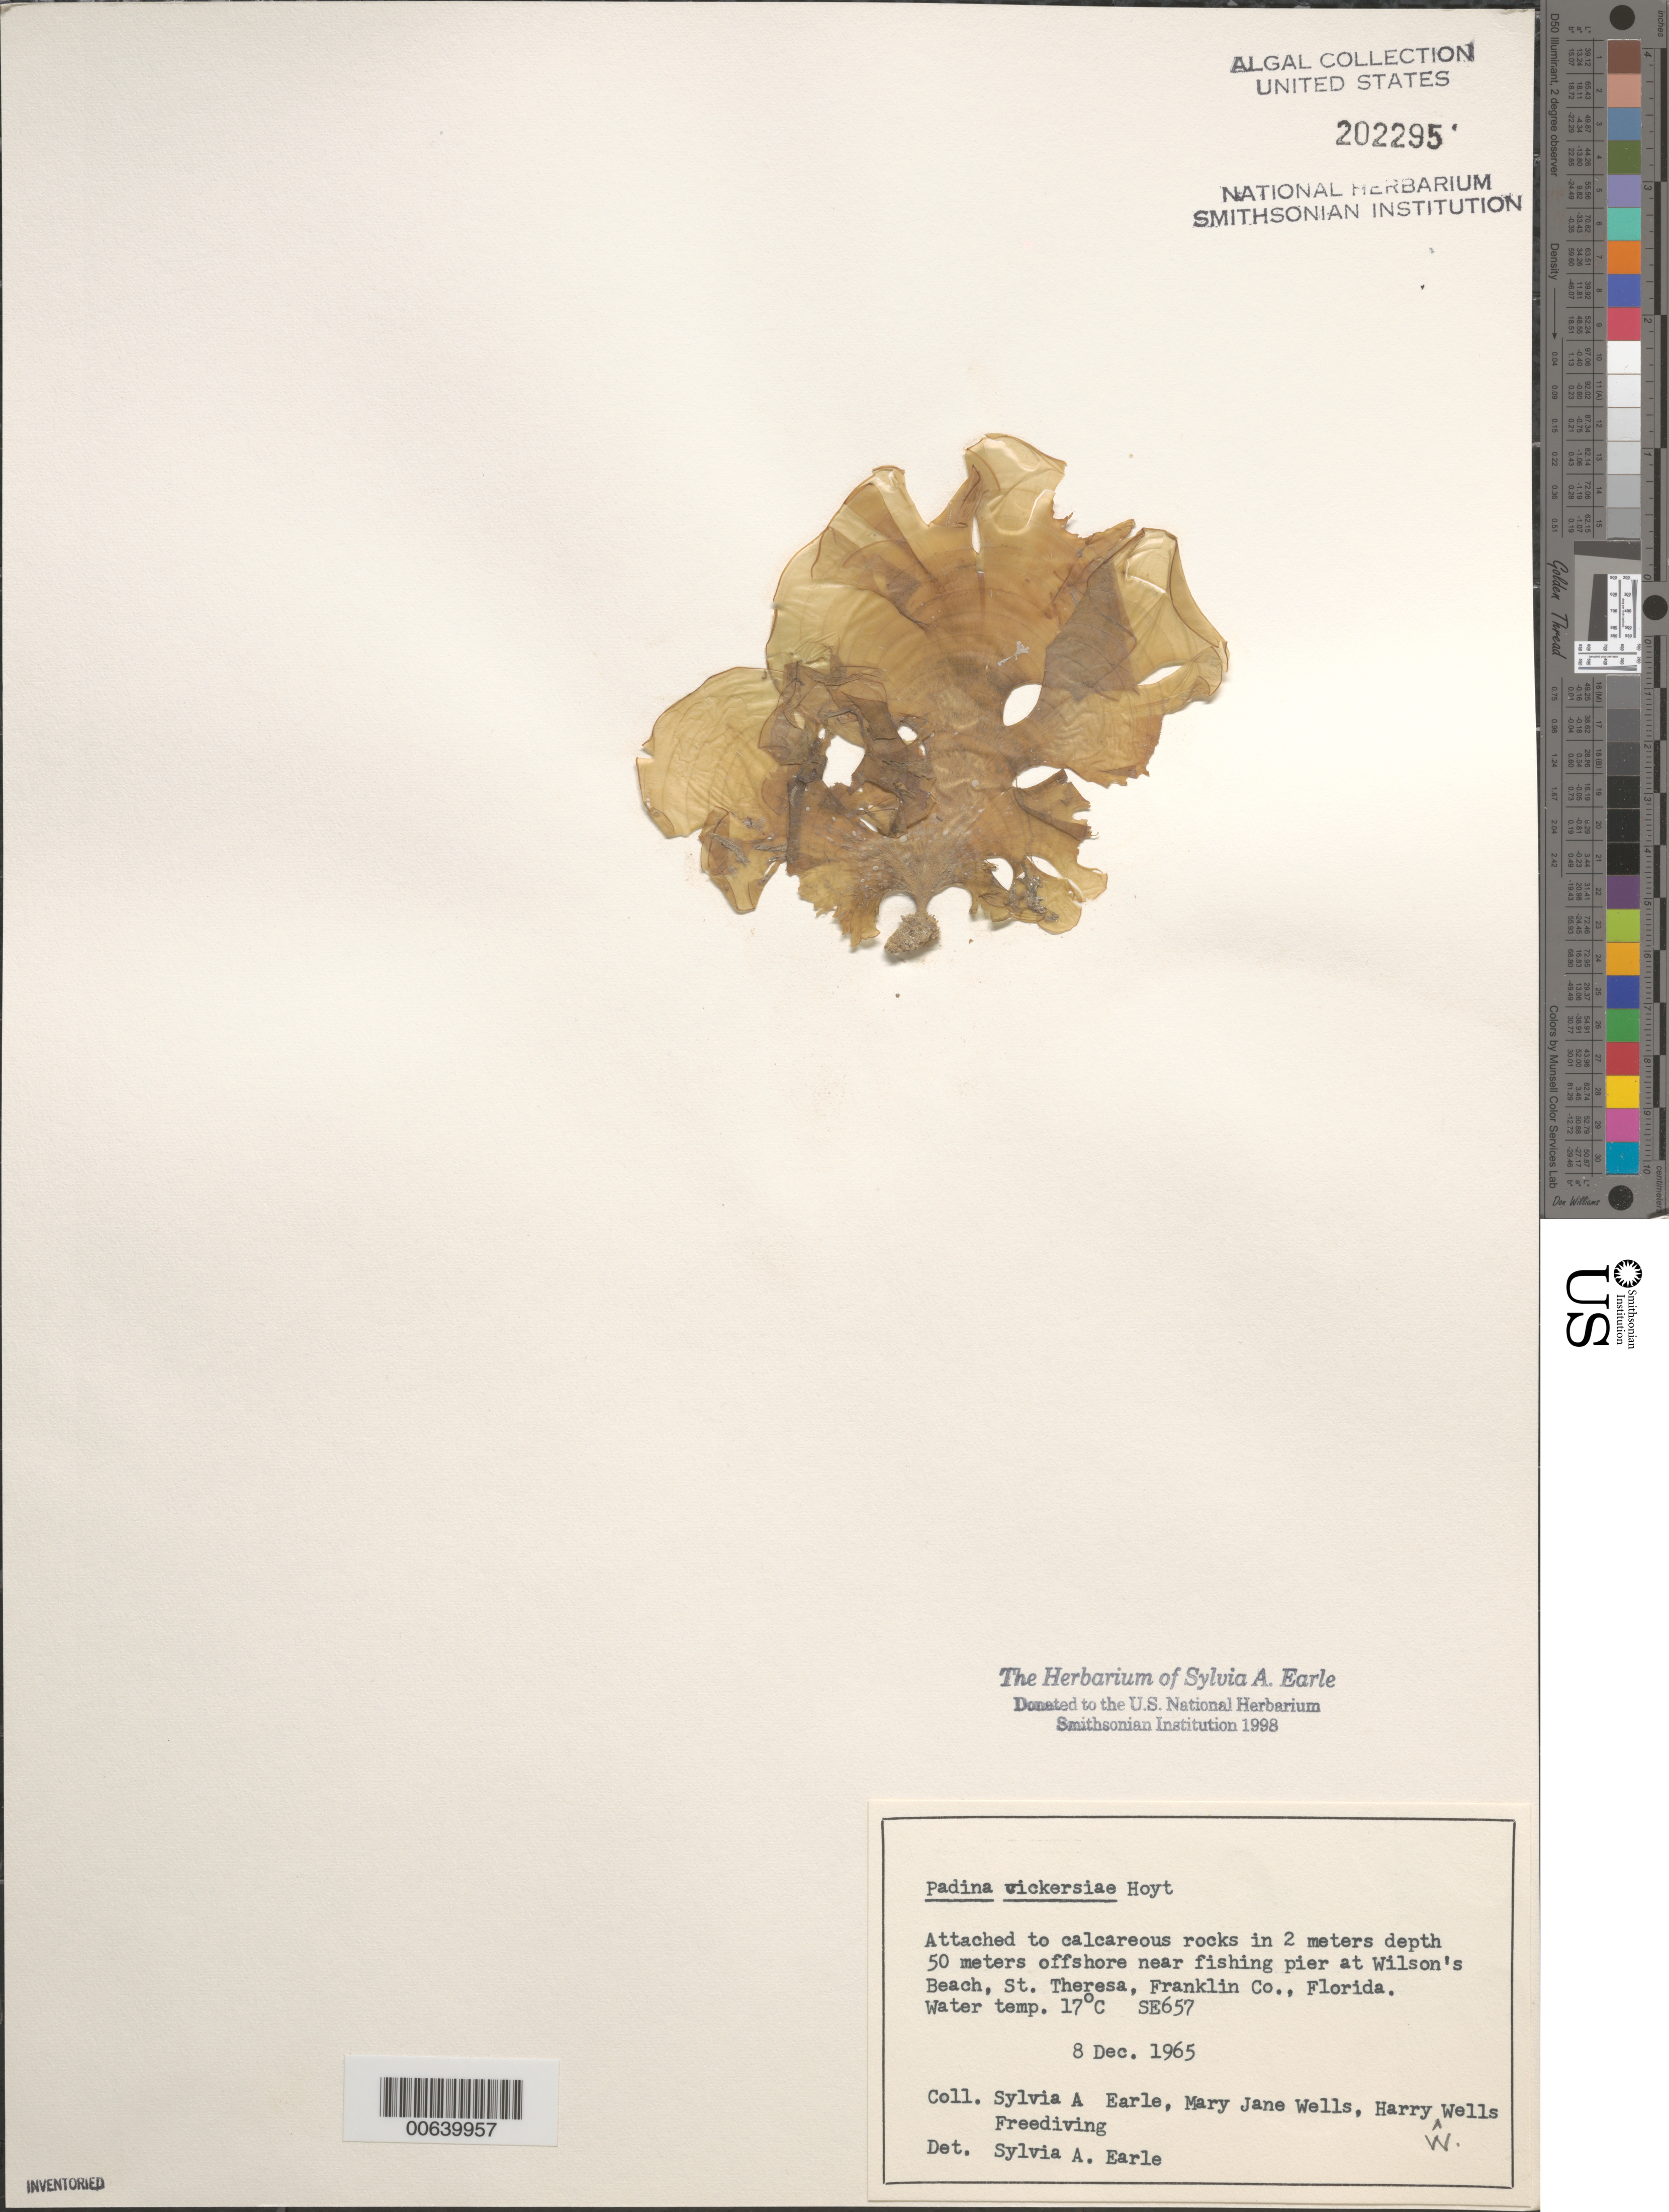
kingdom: Chromista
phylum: Ochrophyta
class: Phaeophyceae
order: Dictyotales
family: Dictyotaceae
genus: Padina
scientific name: Padina gymnospora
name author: (Kütz.) O.G. Sond.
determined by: Algae name updating Project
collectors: S. A. Earle, H. Wells & M. Wells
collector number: SE 657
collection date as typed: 08 Dec 1965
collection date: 1965-12-08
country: United States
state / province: Florida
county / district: Franklin County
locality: St. Teresa [St. Theresa], Wilson's Beach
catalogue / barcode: US 202295